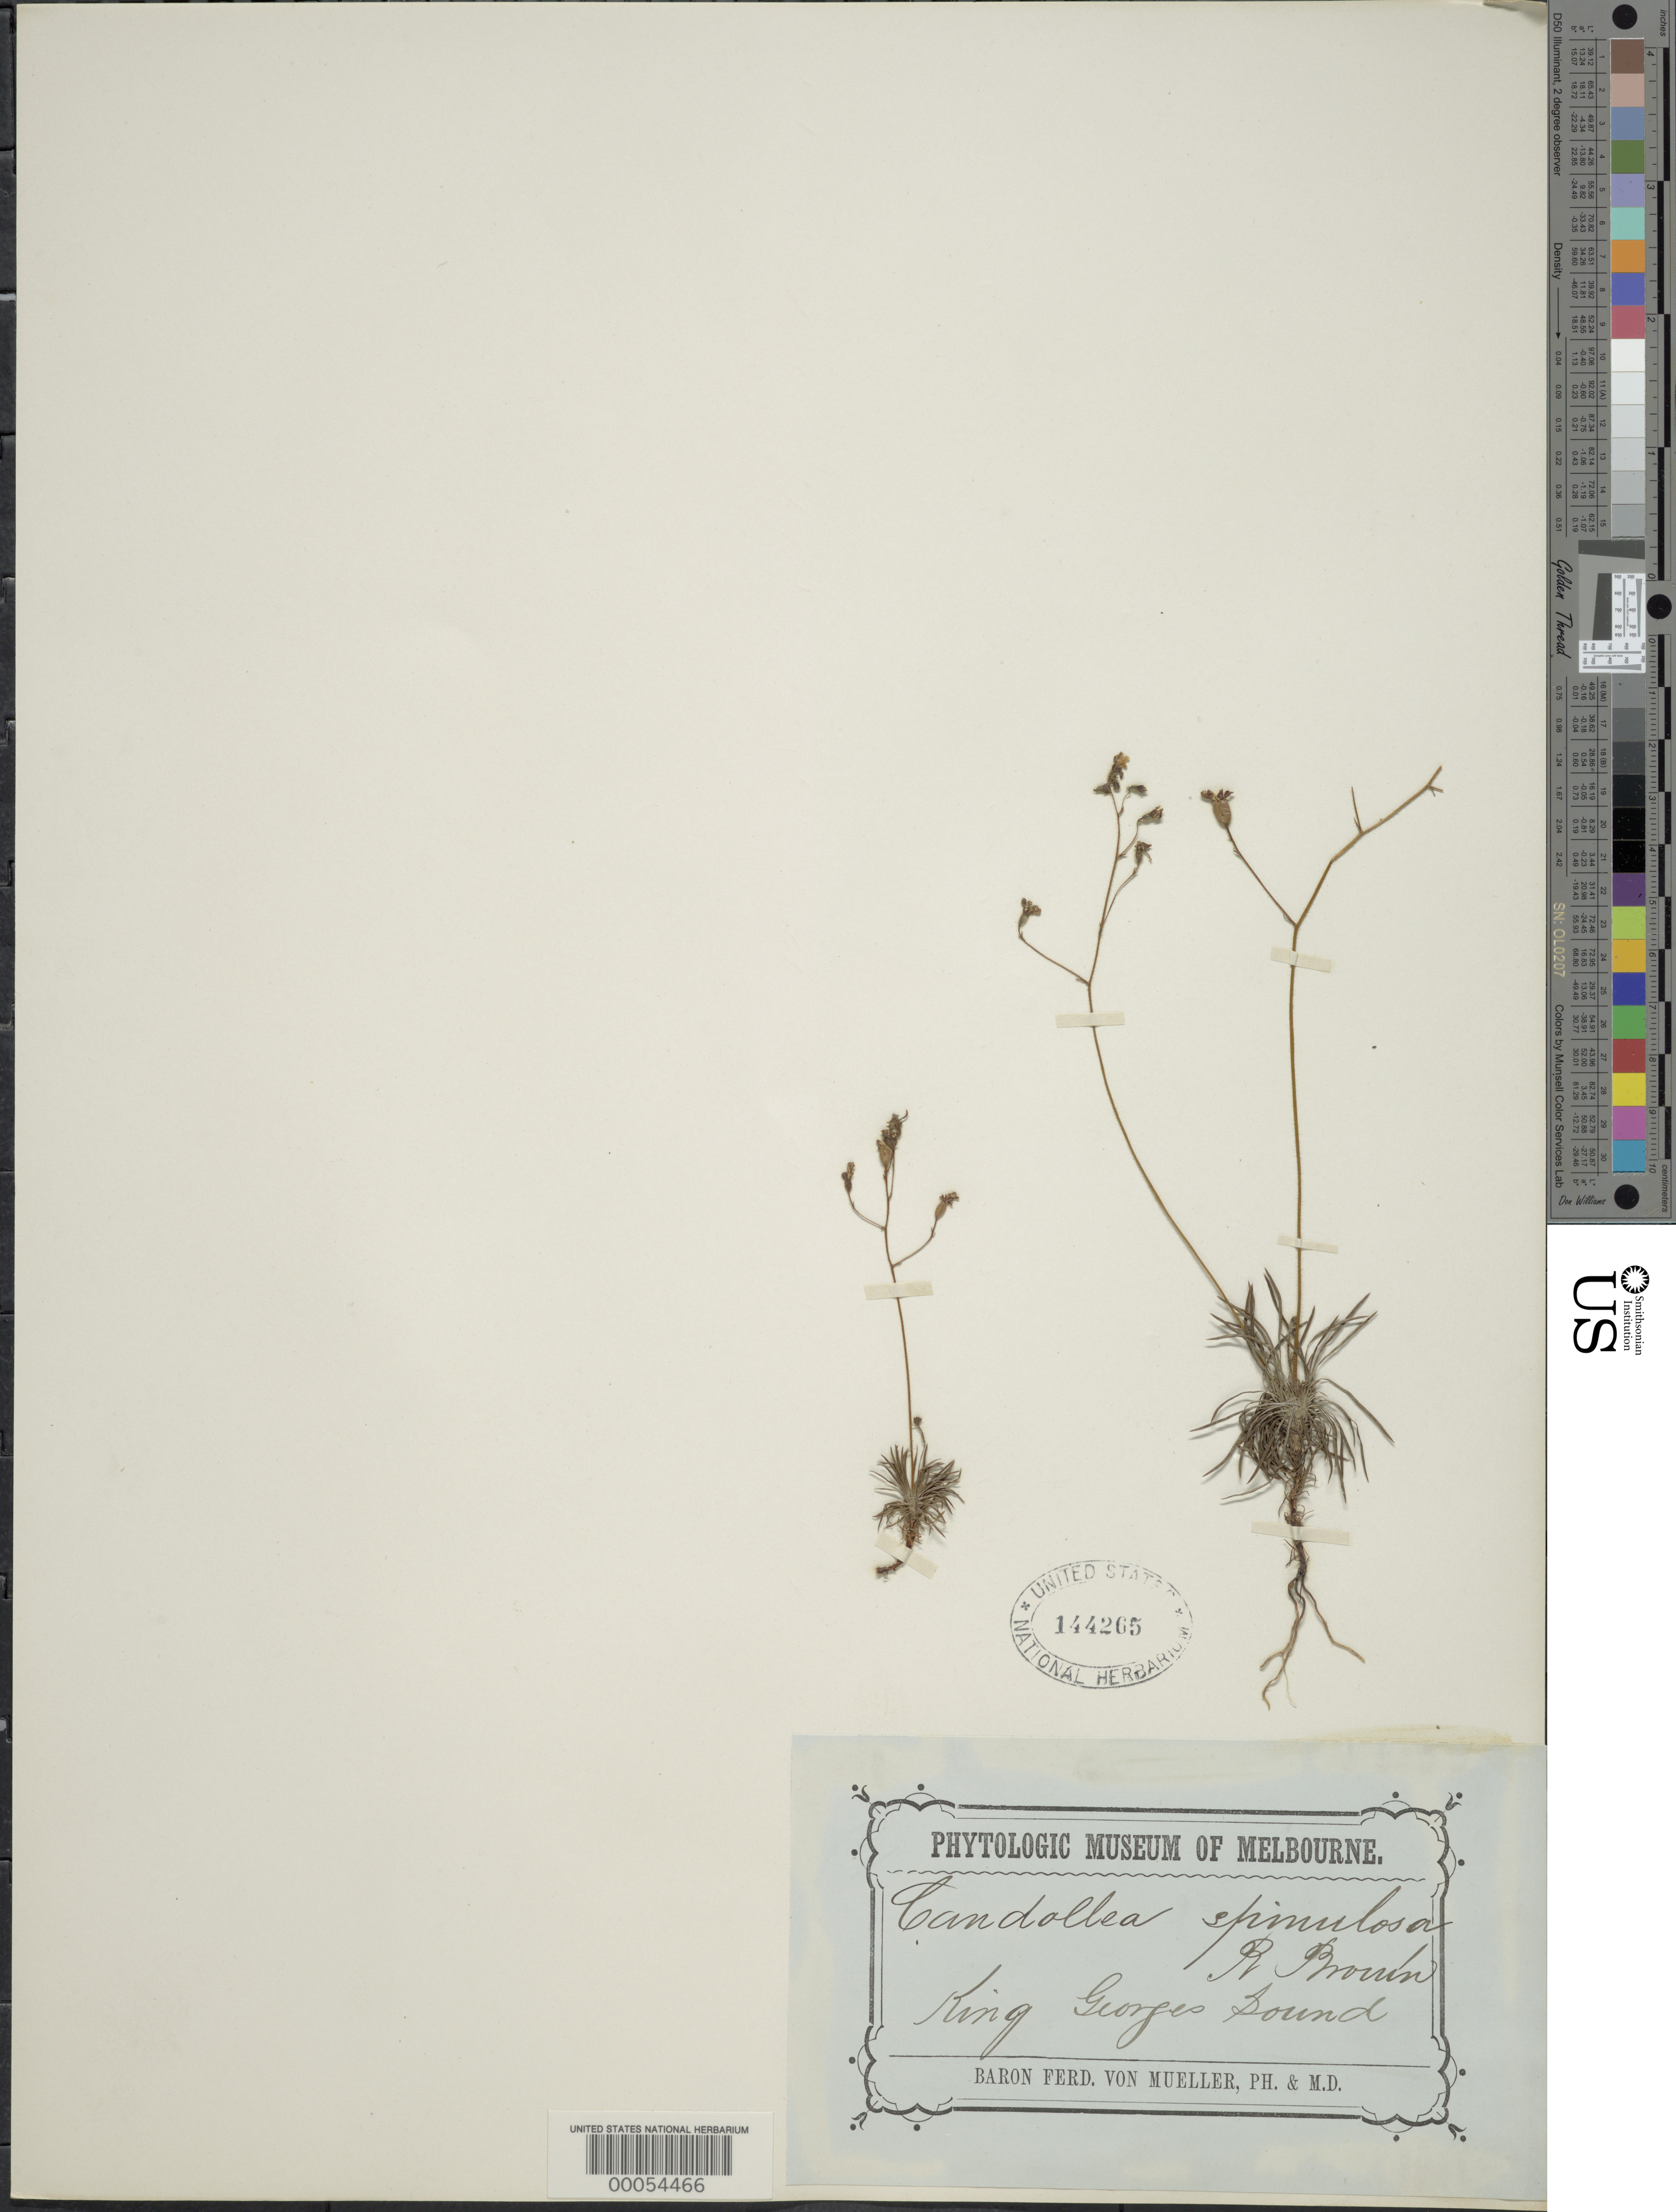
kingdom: Plantae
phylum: Tracheophyta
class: Magnoliopsida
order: Asterales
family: Stylidiaceae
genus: Stylidium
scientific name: Stylidium spinulosa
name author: R. Br.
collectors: F. Mueller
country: Australia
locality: King george's sound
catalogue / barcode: US 144265